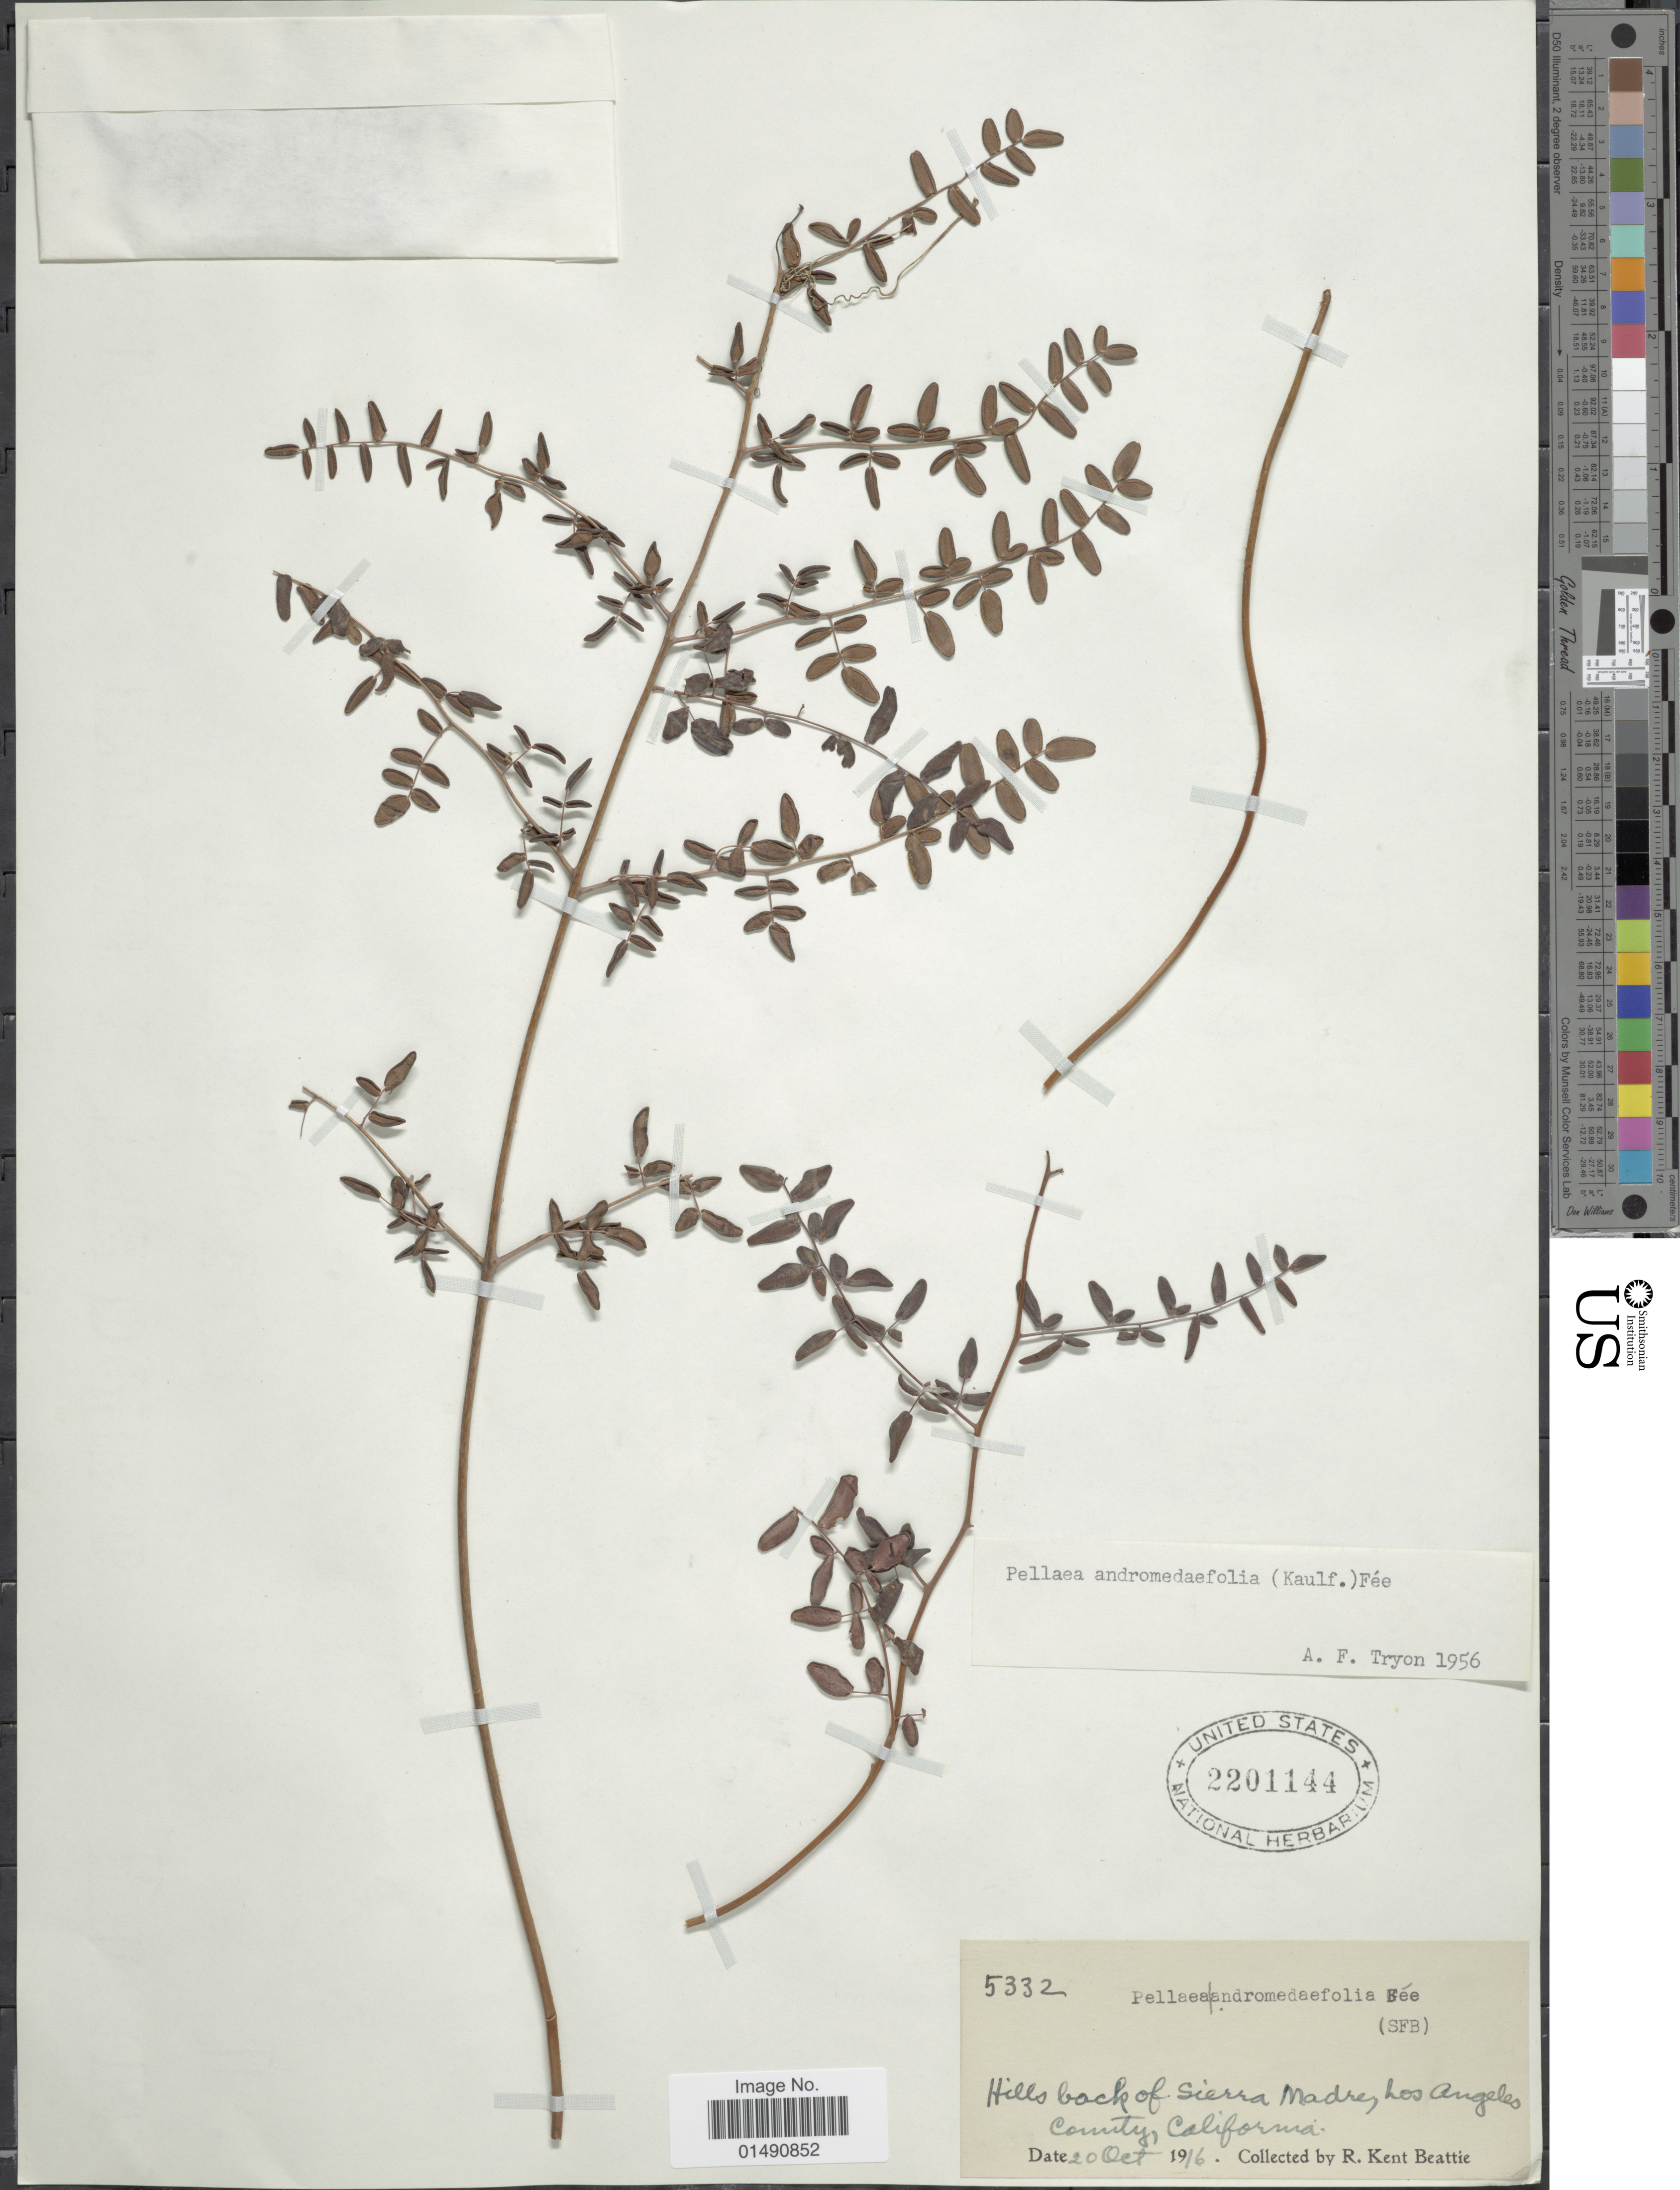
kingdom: Plantae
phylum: Tracheophyta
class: Polypodiopsida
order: Polypodiales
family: Pteridaceae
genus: Pellaea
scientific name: Pellaea andromedifolia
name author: (Kaulf.) Fée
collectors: R. K. Beattie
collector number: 5332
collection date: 1916-10-20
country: United States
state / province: California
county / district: Los Angeles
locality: Hills back of Sierra Madre, Los Angeles County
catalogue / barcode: US 2201144